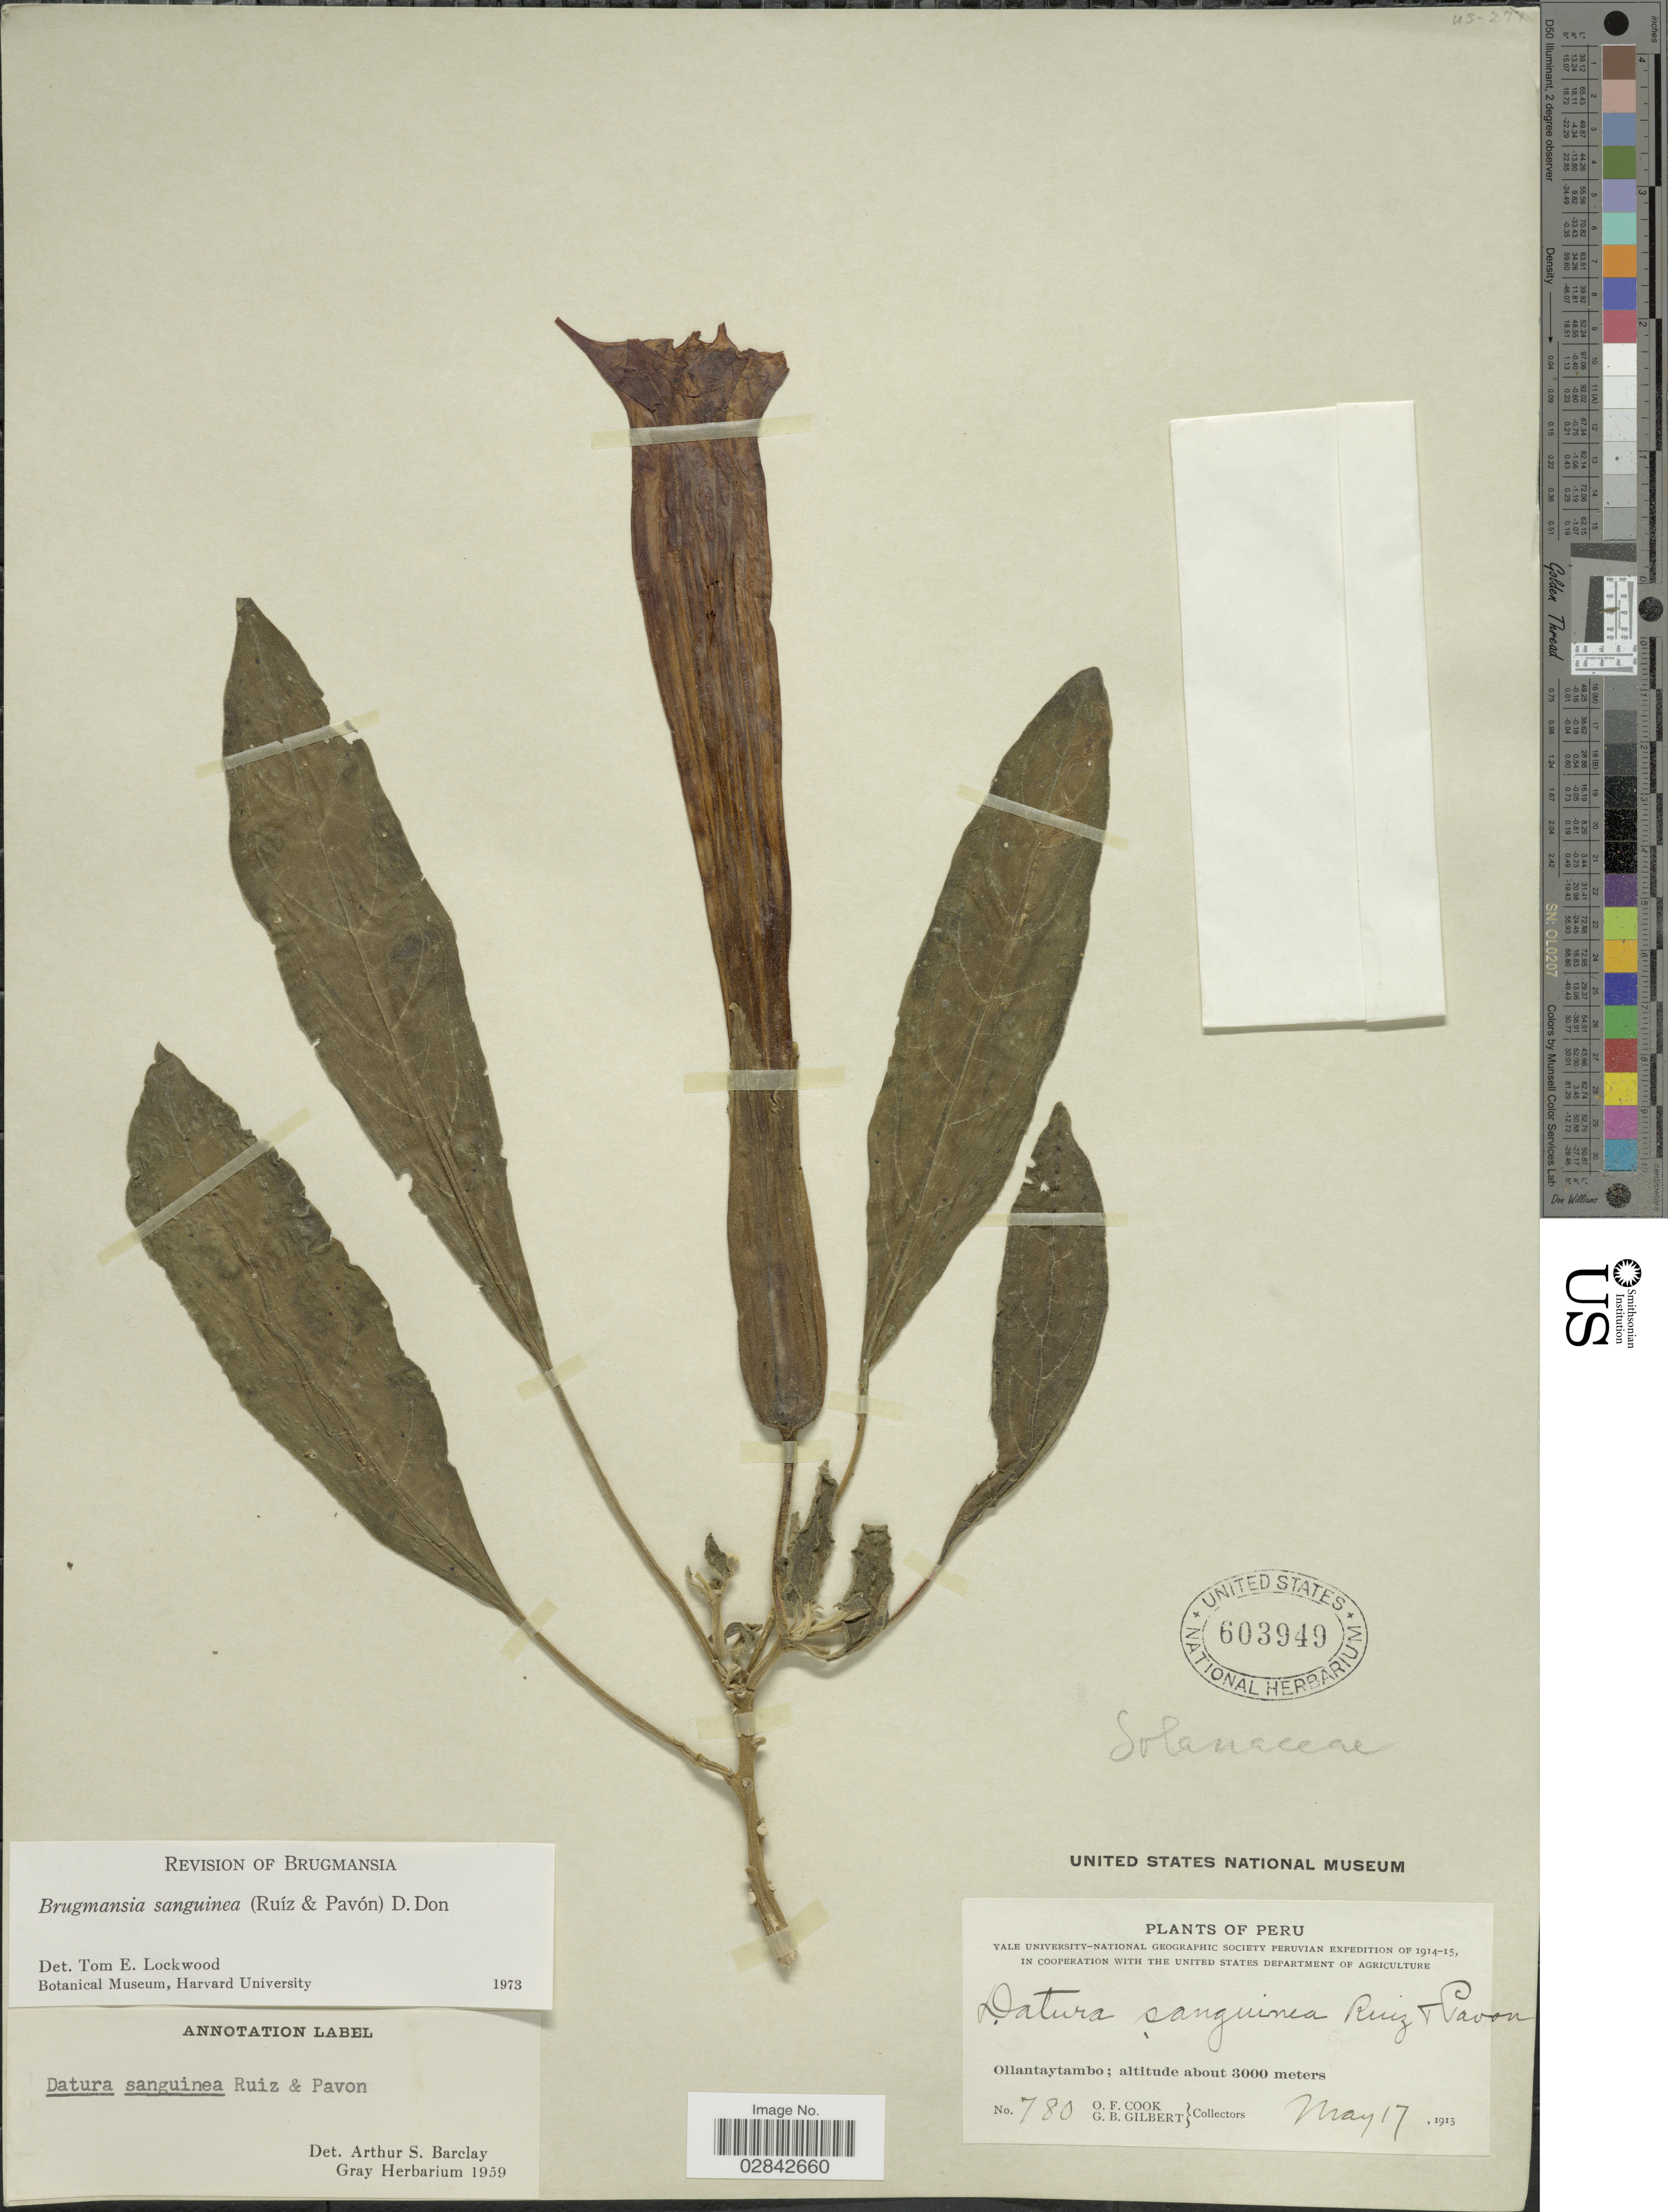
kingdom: Plantae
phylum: Tracheophyta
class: Magnoliopsida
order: Solanales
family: Solanaceae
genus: Brugmansia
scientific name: Brugmansia sanguinea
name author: (Ruiz & Pav.) D. Don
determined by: Lockwood, T. E.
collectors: O. F. Cook & G. B. Gilbert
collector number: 780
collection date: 1915-05-17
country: Peru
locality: Ollantaytambo.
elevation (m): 3000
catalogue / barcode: US 603949